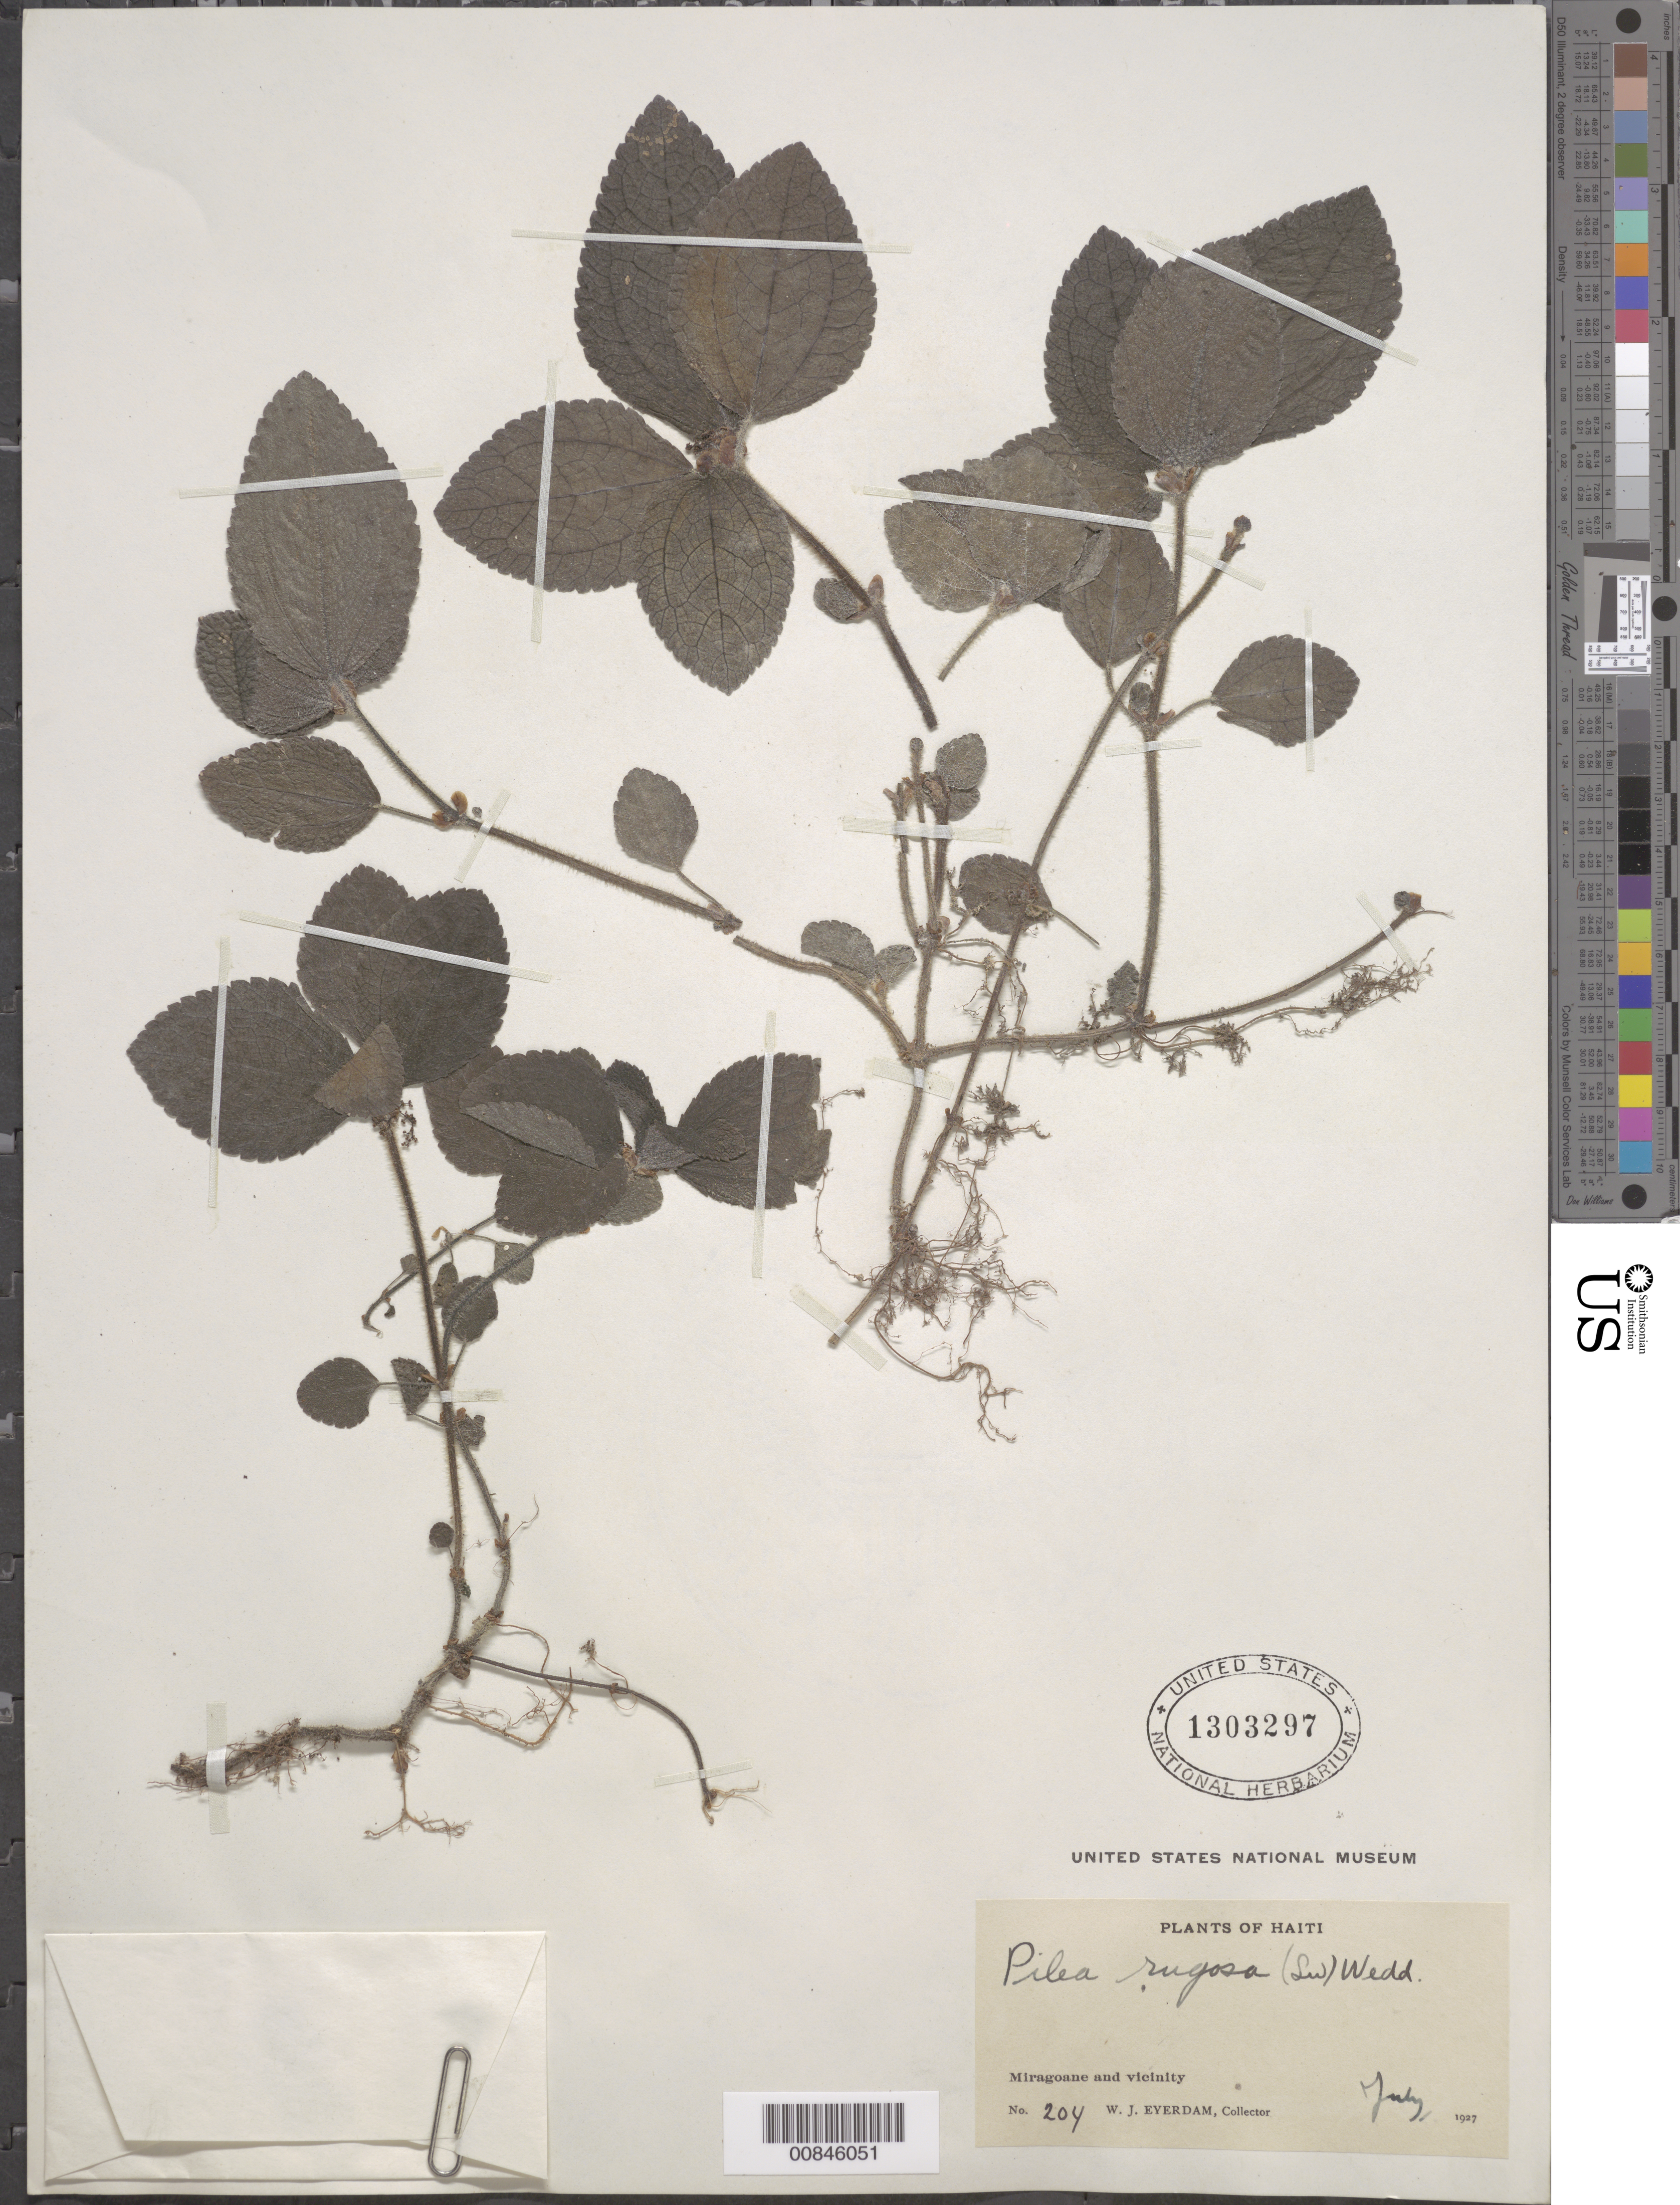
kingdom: Plantae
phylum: Tracheophyta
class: Magnoliopsida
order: Rosales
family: Urticaceae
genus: Pilea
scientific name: Pilea rugosa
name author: (Sw.) Wedd.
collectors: W. J. Eyerdam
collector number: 204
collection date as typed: Jul 1927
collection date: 1927-07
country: Haiti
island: Hispaniola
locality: Miragoane and vicinity.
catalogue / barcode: US 1303297